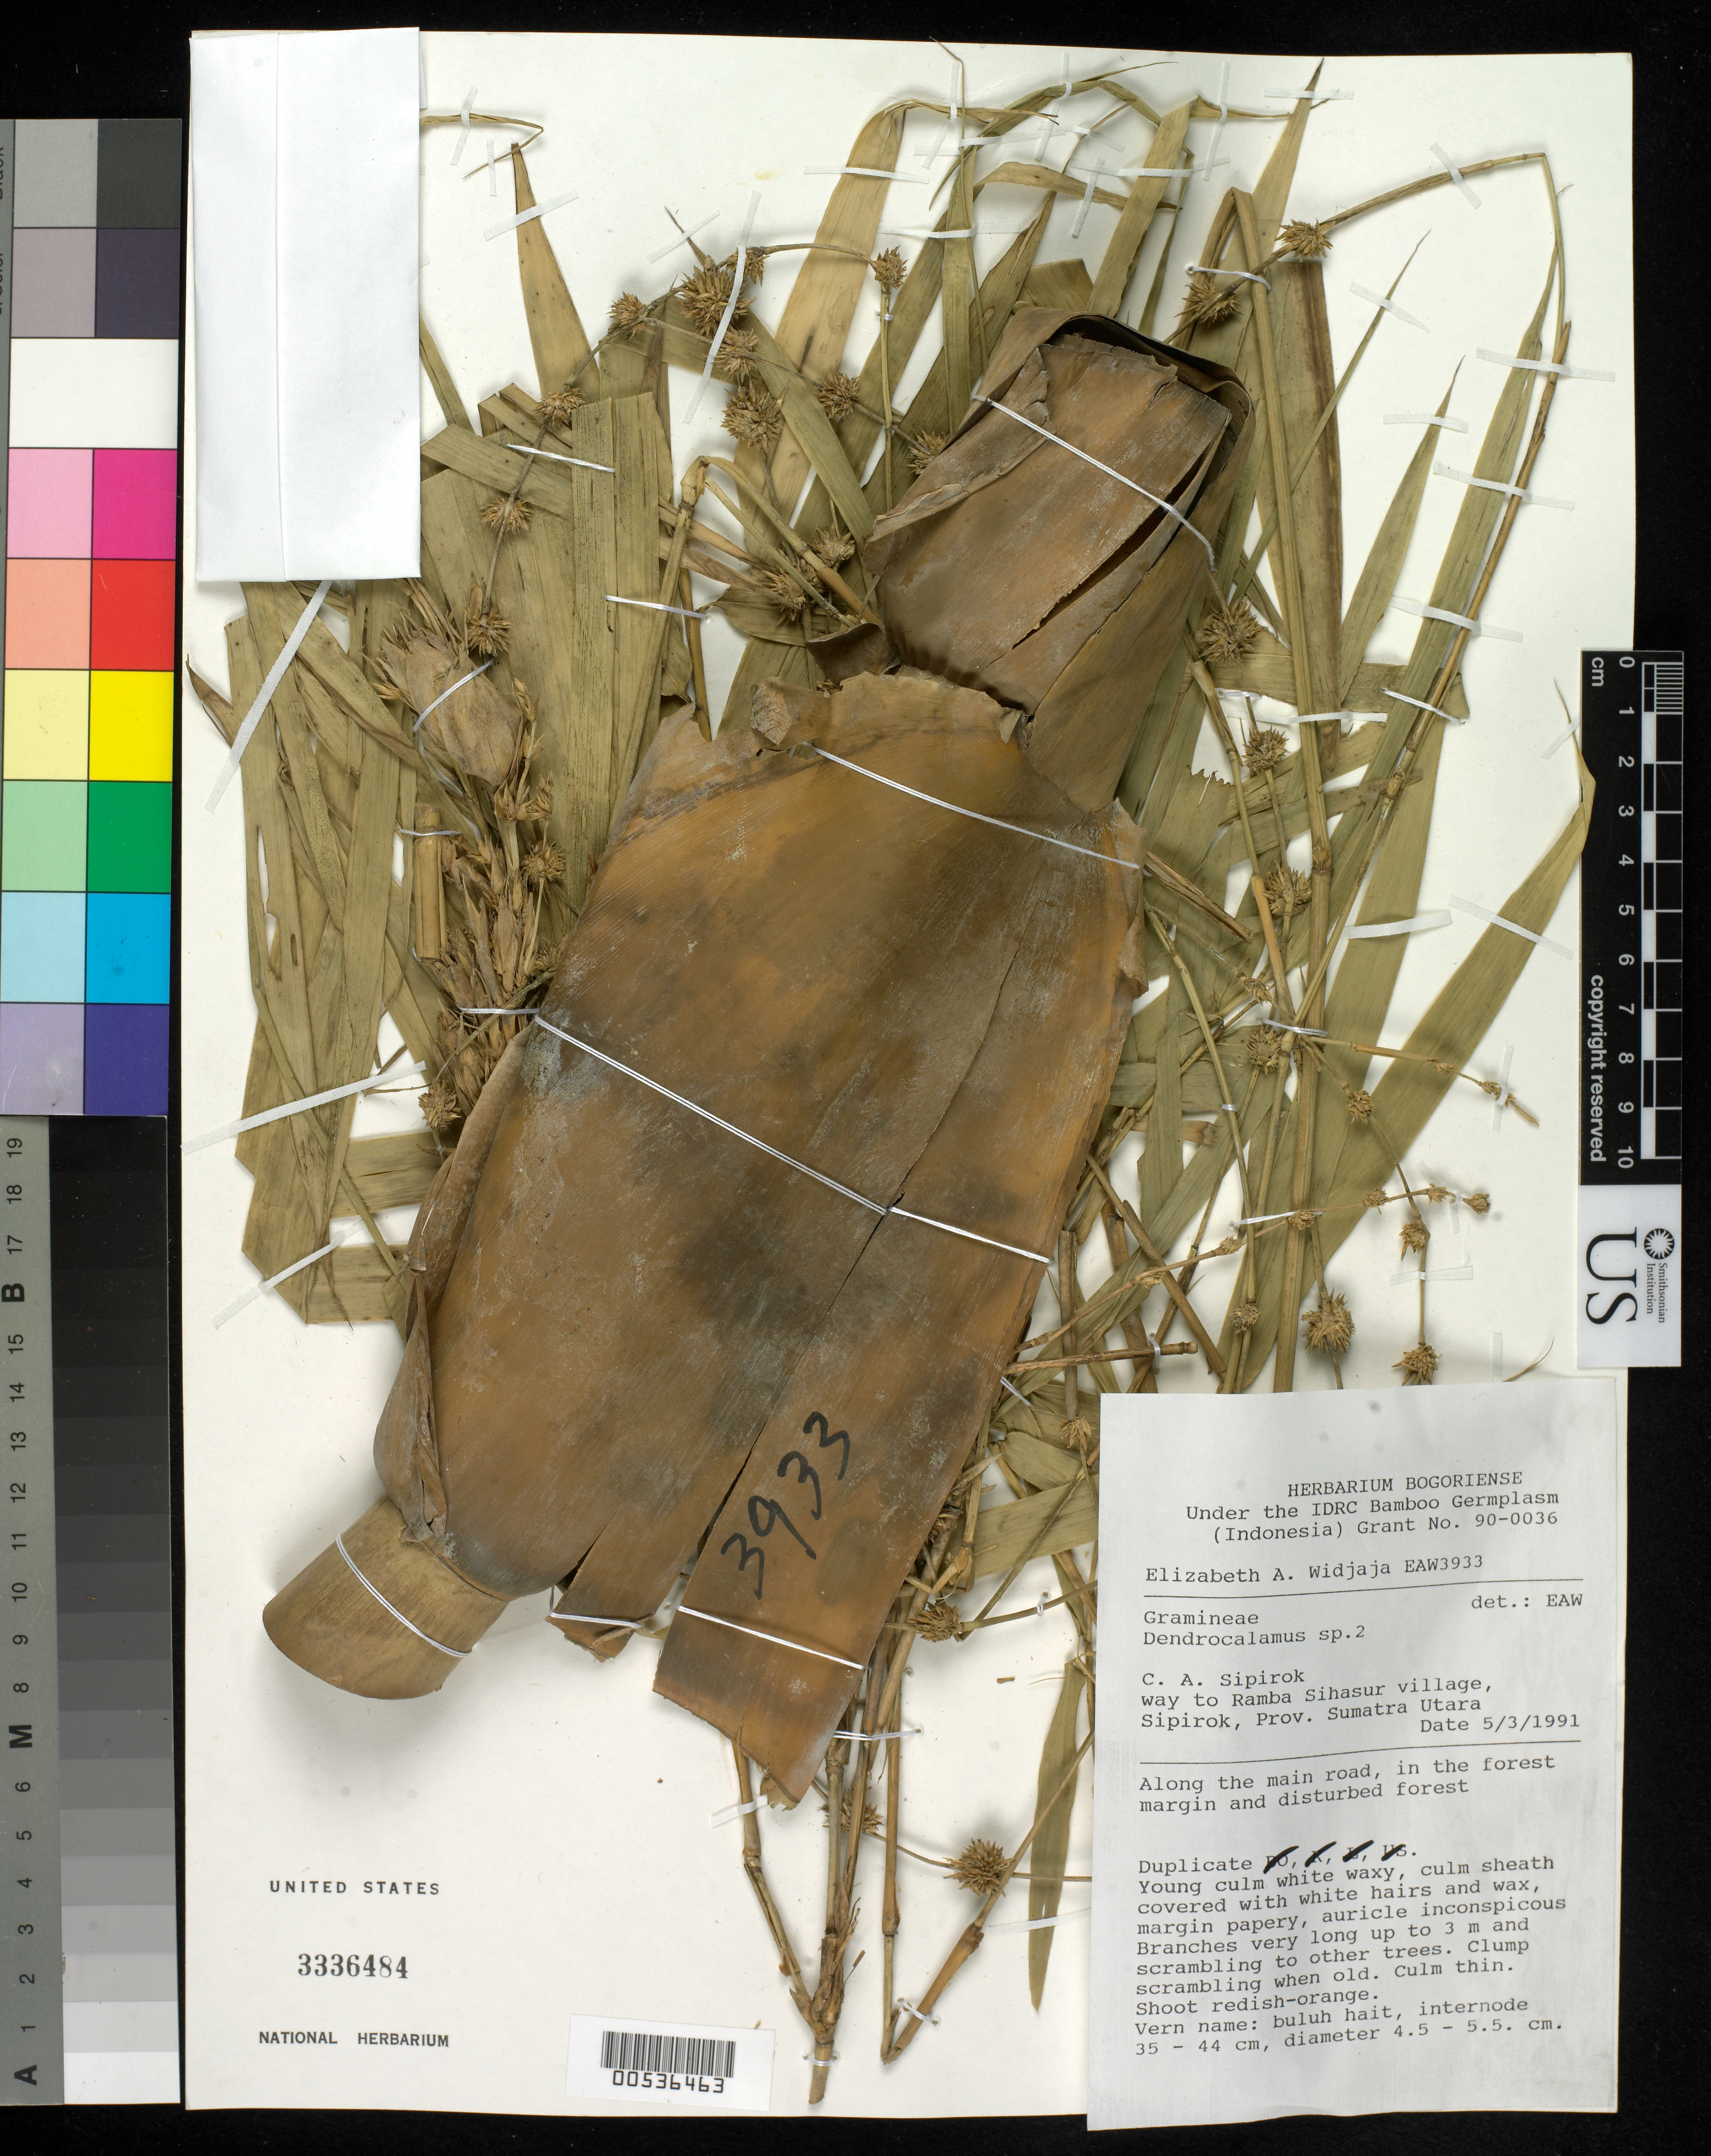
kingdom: Plantae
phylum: Tracheophyta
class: Liliopsida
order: Poales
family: Poaceae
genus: Dendrocalamus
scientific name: Dendrocalamus sp.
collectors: E. A. Widjaja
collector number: Eaw3933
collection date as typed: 05 Mar 1991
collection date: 1991-03-05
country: Indonesia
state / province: Sumatra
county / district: Sumatera Utara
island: Sumatra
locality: C.A. Sipirok, way to Ramba Sihasur village, Sipirok, along the main road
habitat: in the forest margin and disturbed forest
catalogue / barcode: US 3336484